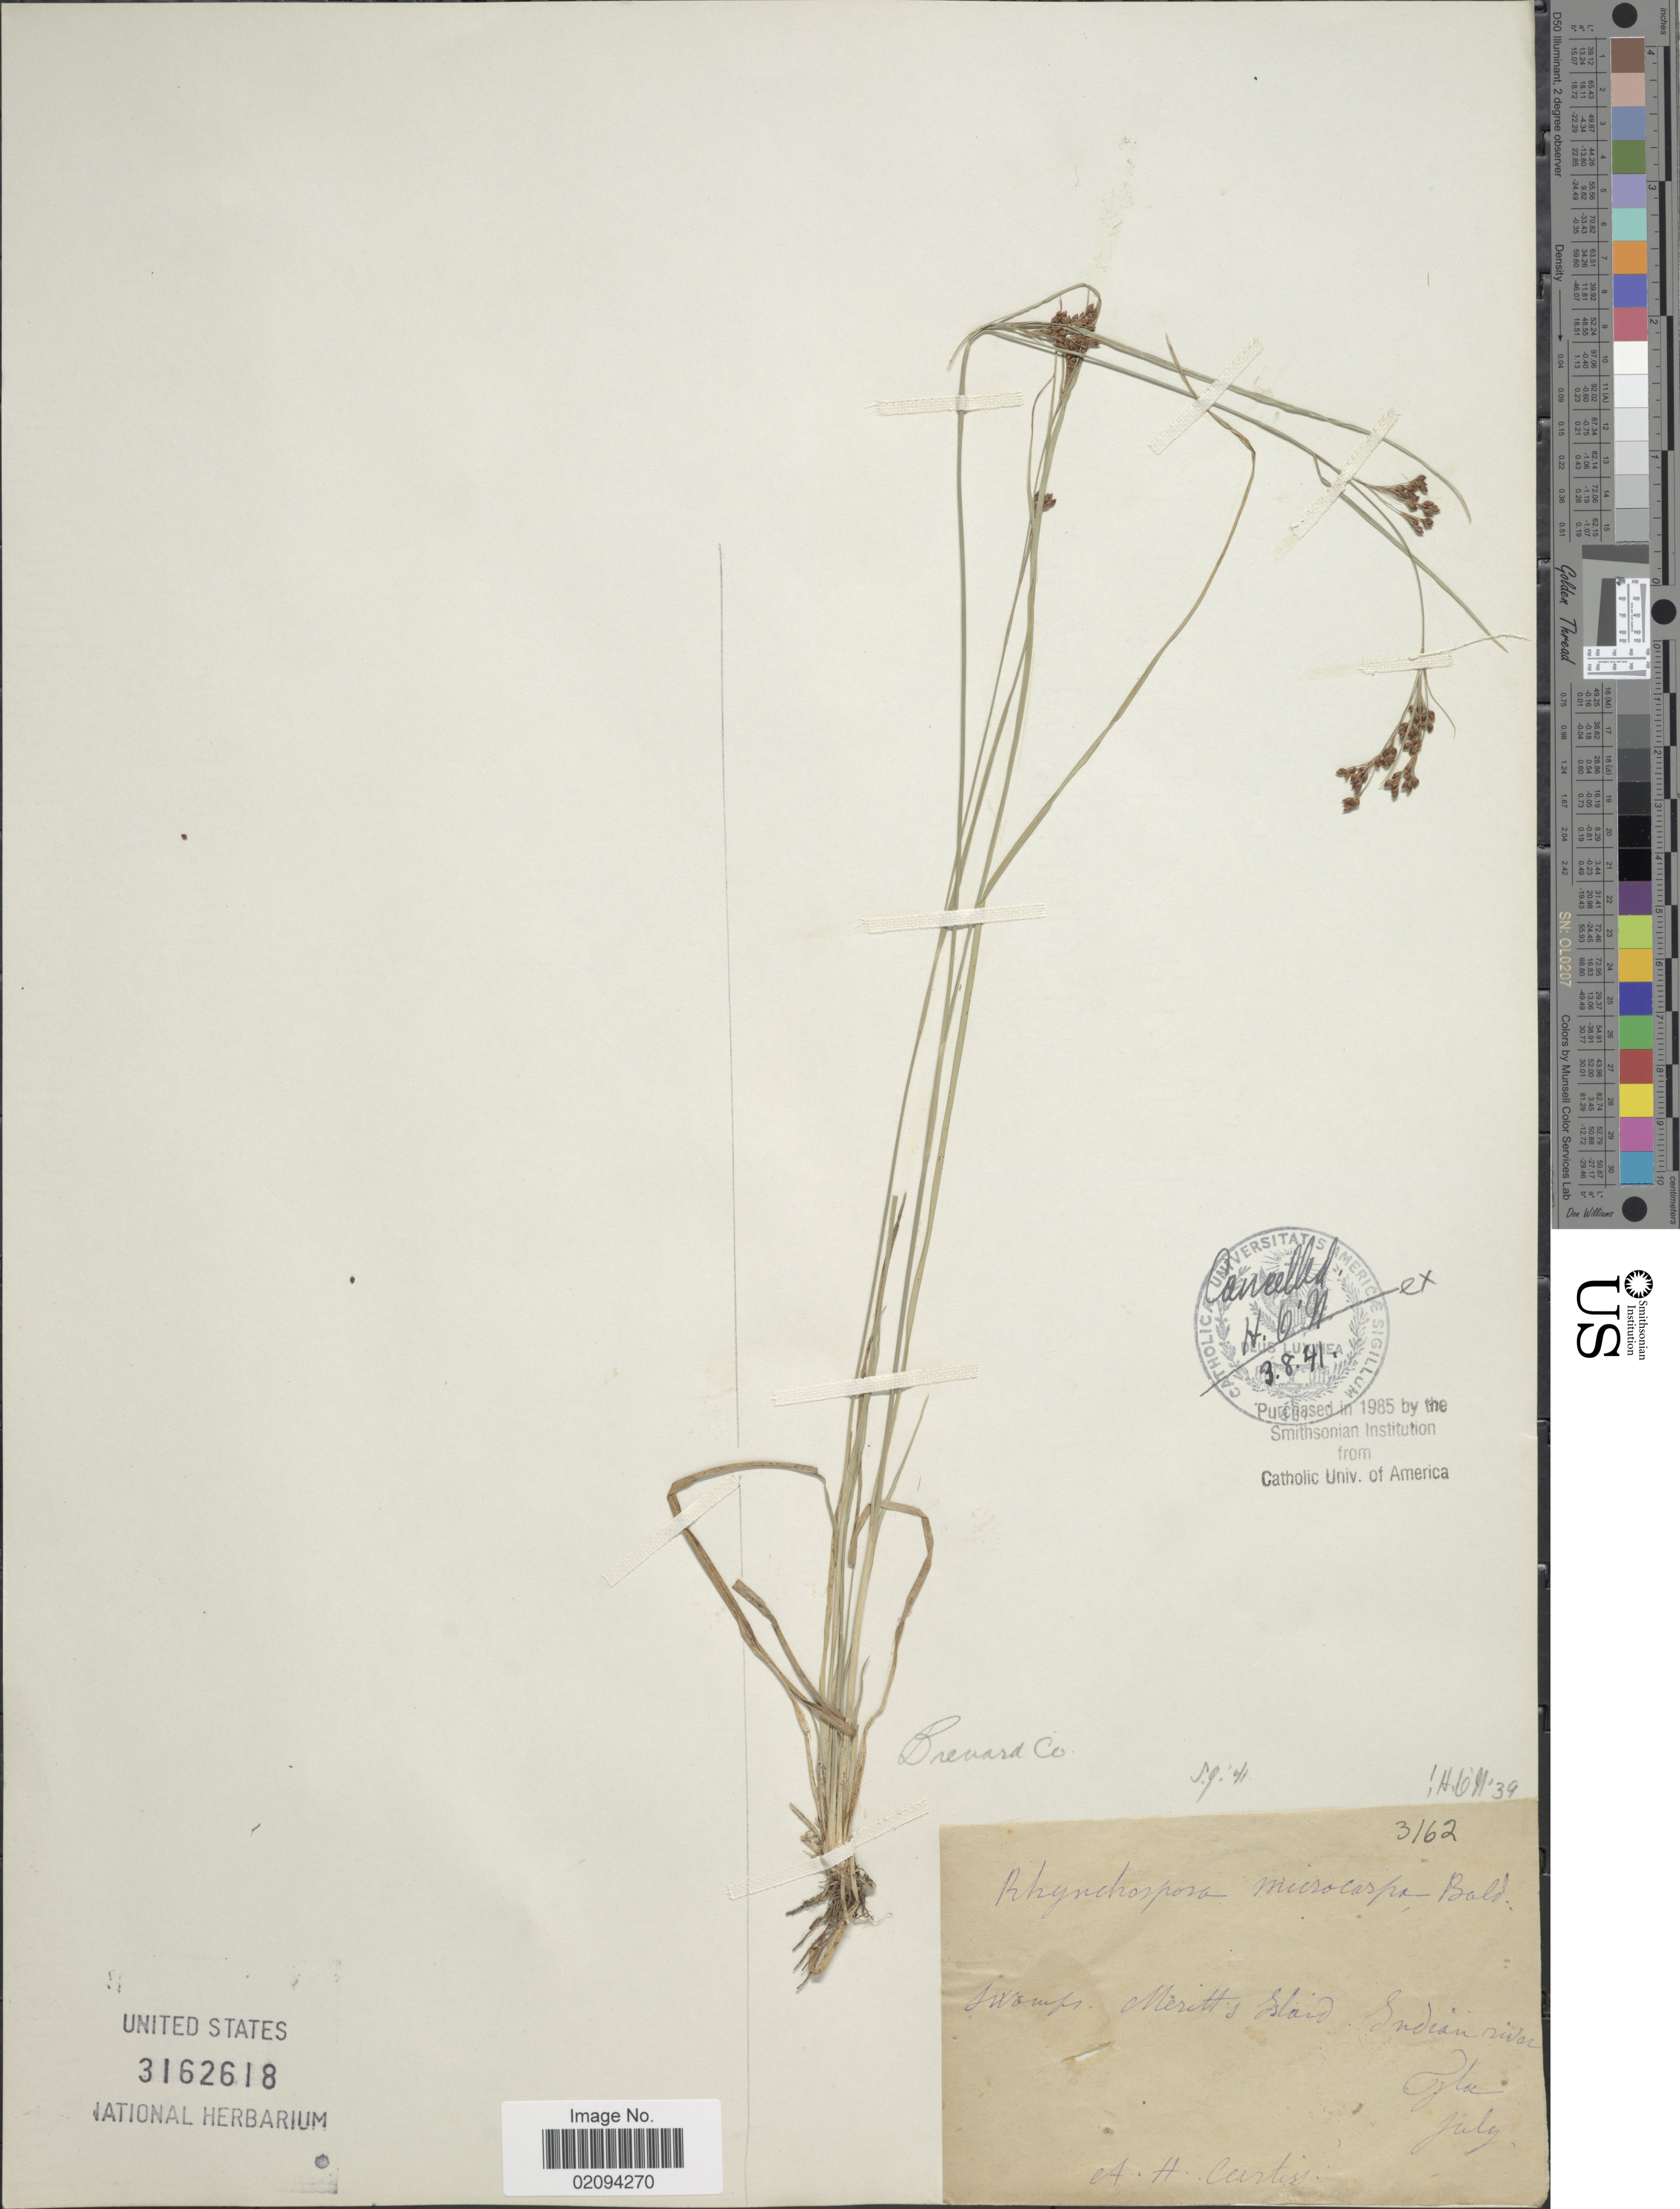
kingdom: Plantae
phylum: Tracheophyta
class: Liliopsida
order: Poales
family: Cyperaceae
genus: Rhynchospora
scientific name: Rhynchospora microcarpa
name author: Baldwin ex A. Gray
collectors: A. H. Curtiss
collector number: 3162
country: United States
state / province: Florida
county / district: Brevard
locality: Swamps, Meritt's Island, Indian river.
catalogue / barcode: US 3162618